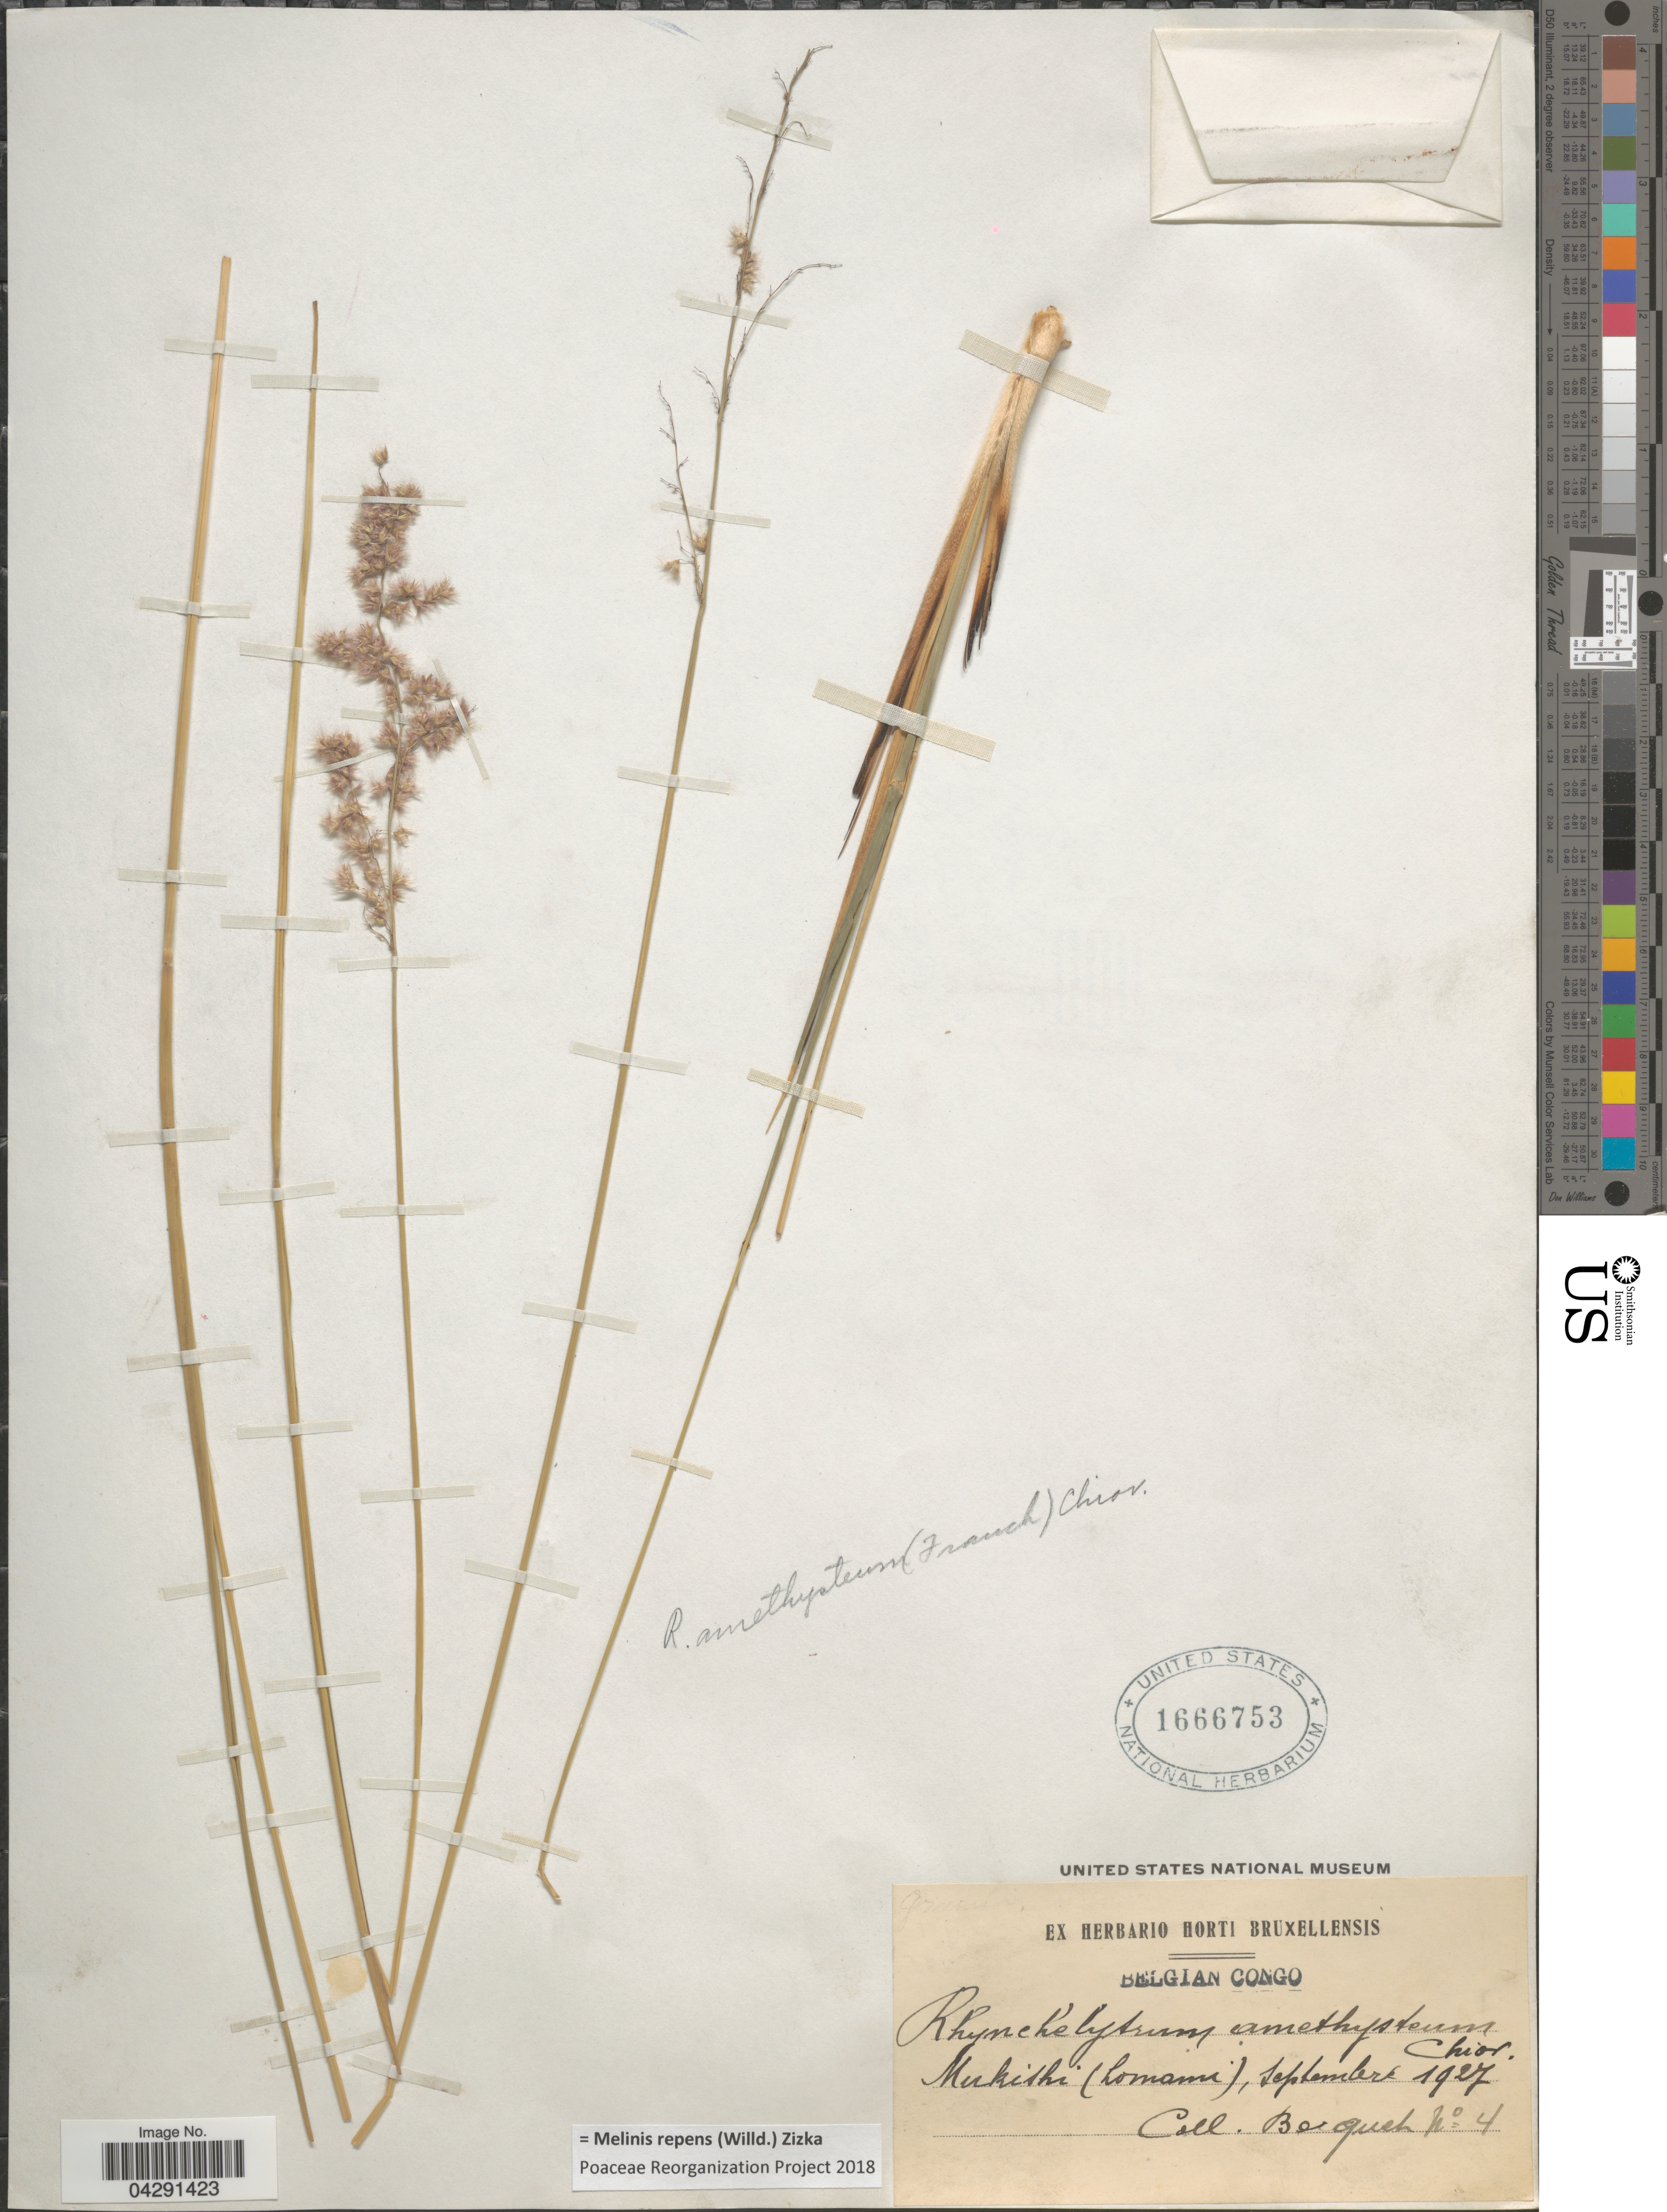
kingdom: Plantae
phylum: Tracheophyta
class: Liliopsida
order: Poales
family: Poaceae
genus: Melinis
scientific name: Melinis repens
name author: (Willd.) Zizka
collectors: Besqueh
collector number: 4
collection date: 1927-09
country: Congo, Democratic Republic of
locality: Belgian Congo. Mukithi (Lomani).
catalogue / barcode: US 1666753